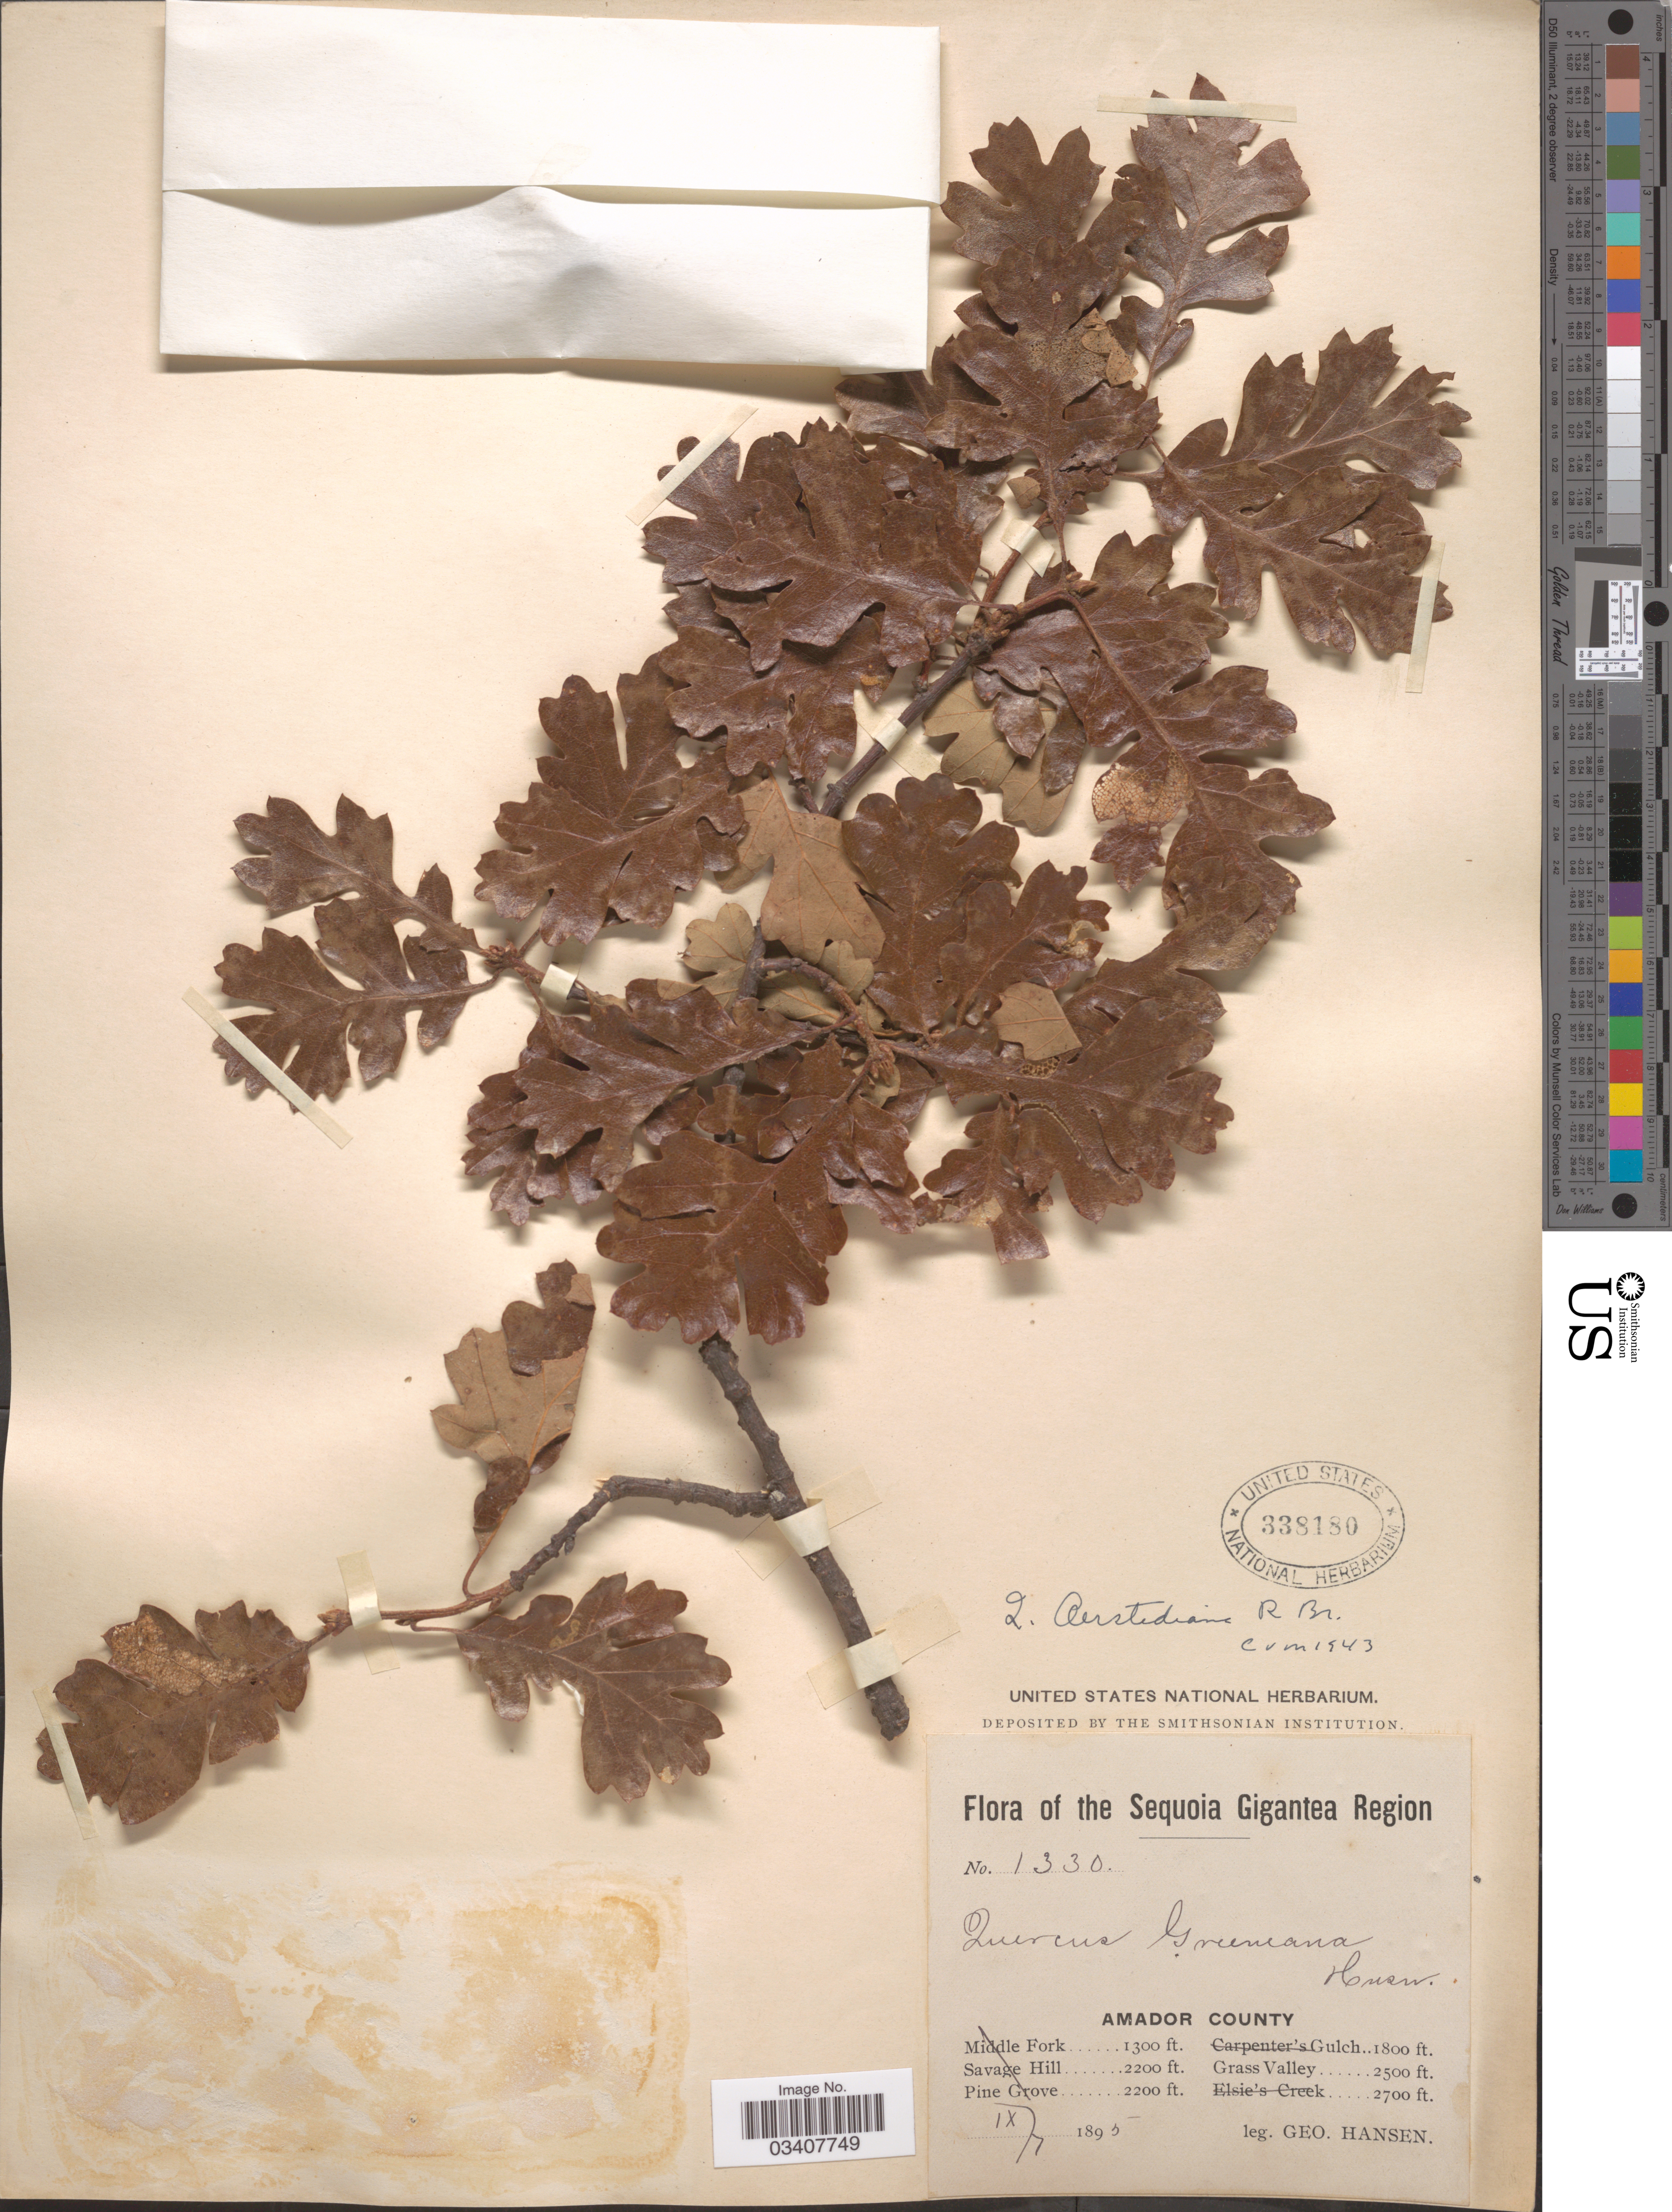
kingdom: Plantae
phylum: Tracheophyta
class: Magnoliopsida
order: Fagales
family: Fagaceae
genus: Quercus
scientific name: Quercus oerstediana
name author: R. Br.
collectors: G. Hansen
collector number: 1330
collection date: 1895-09-07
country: United States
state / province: California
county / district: Amador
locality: The Sequoia Gigantea Region. Amador County. Grass Valley.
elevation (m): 762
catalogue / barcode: US 338180